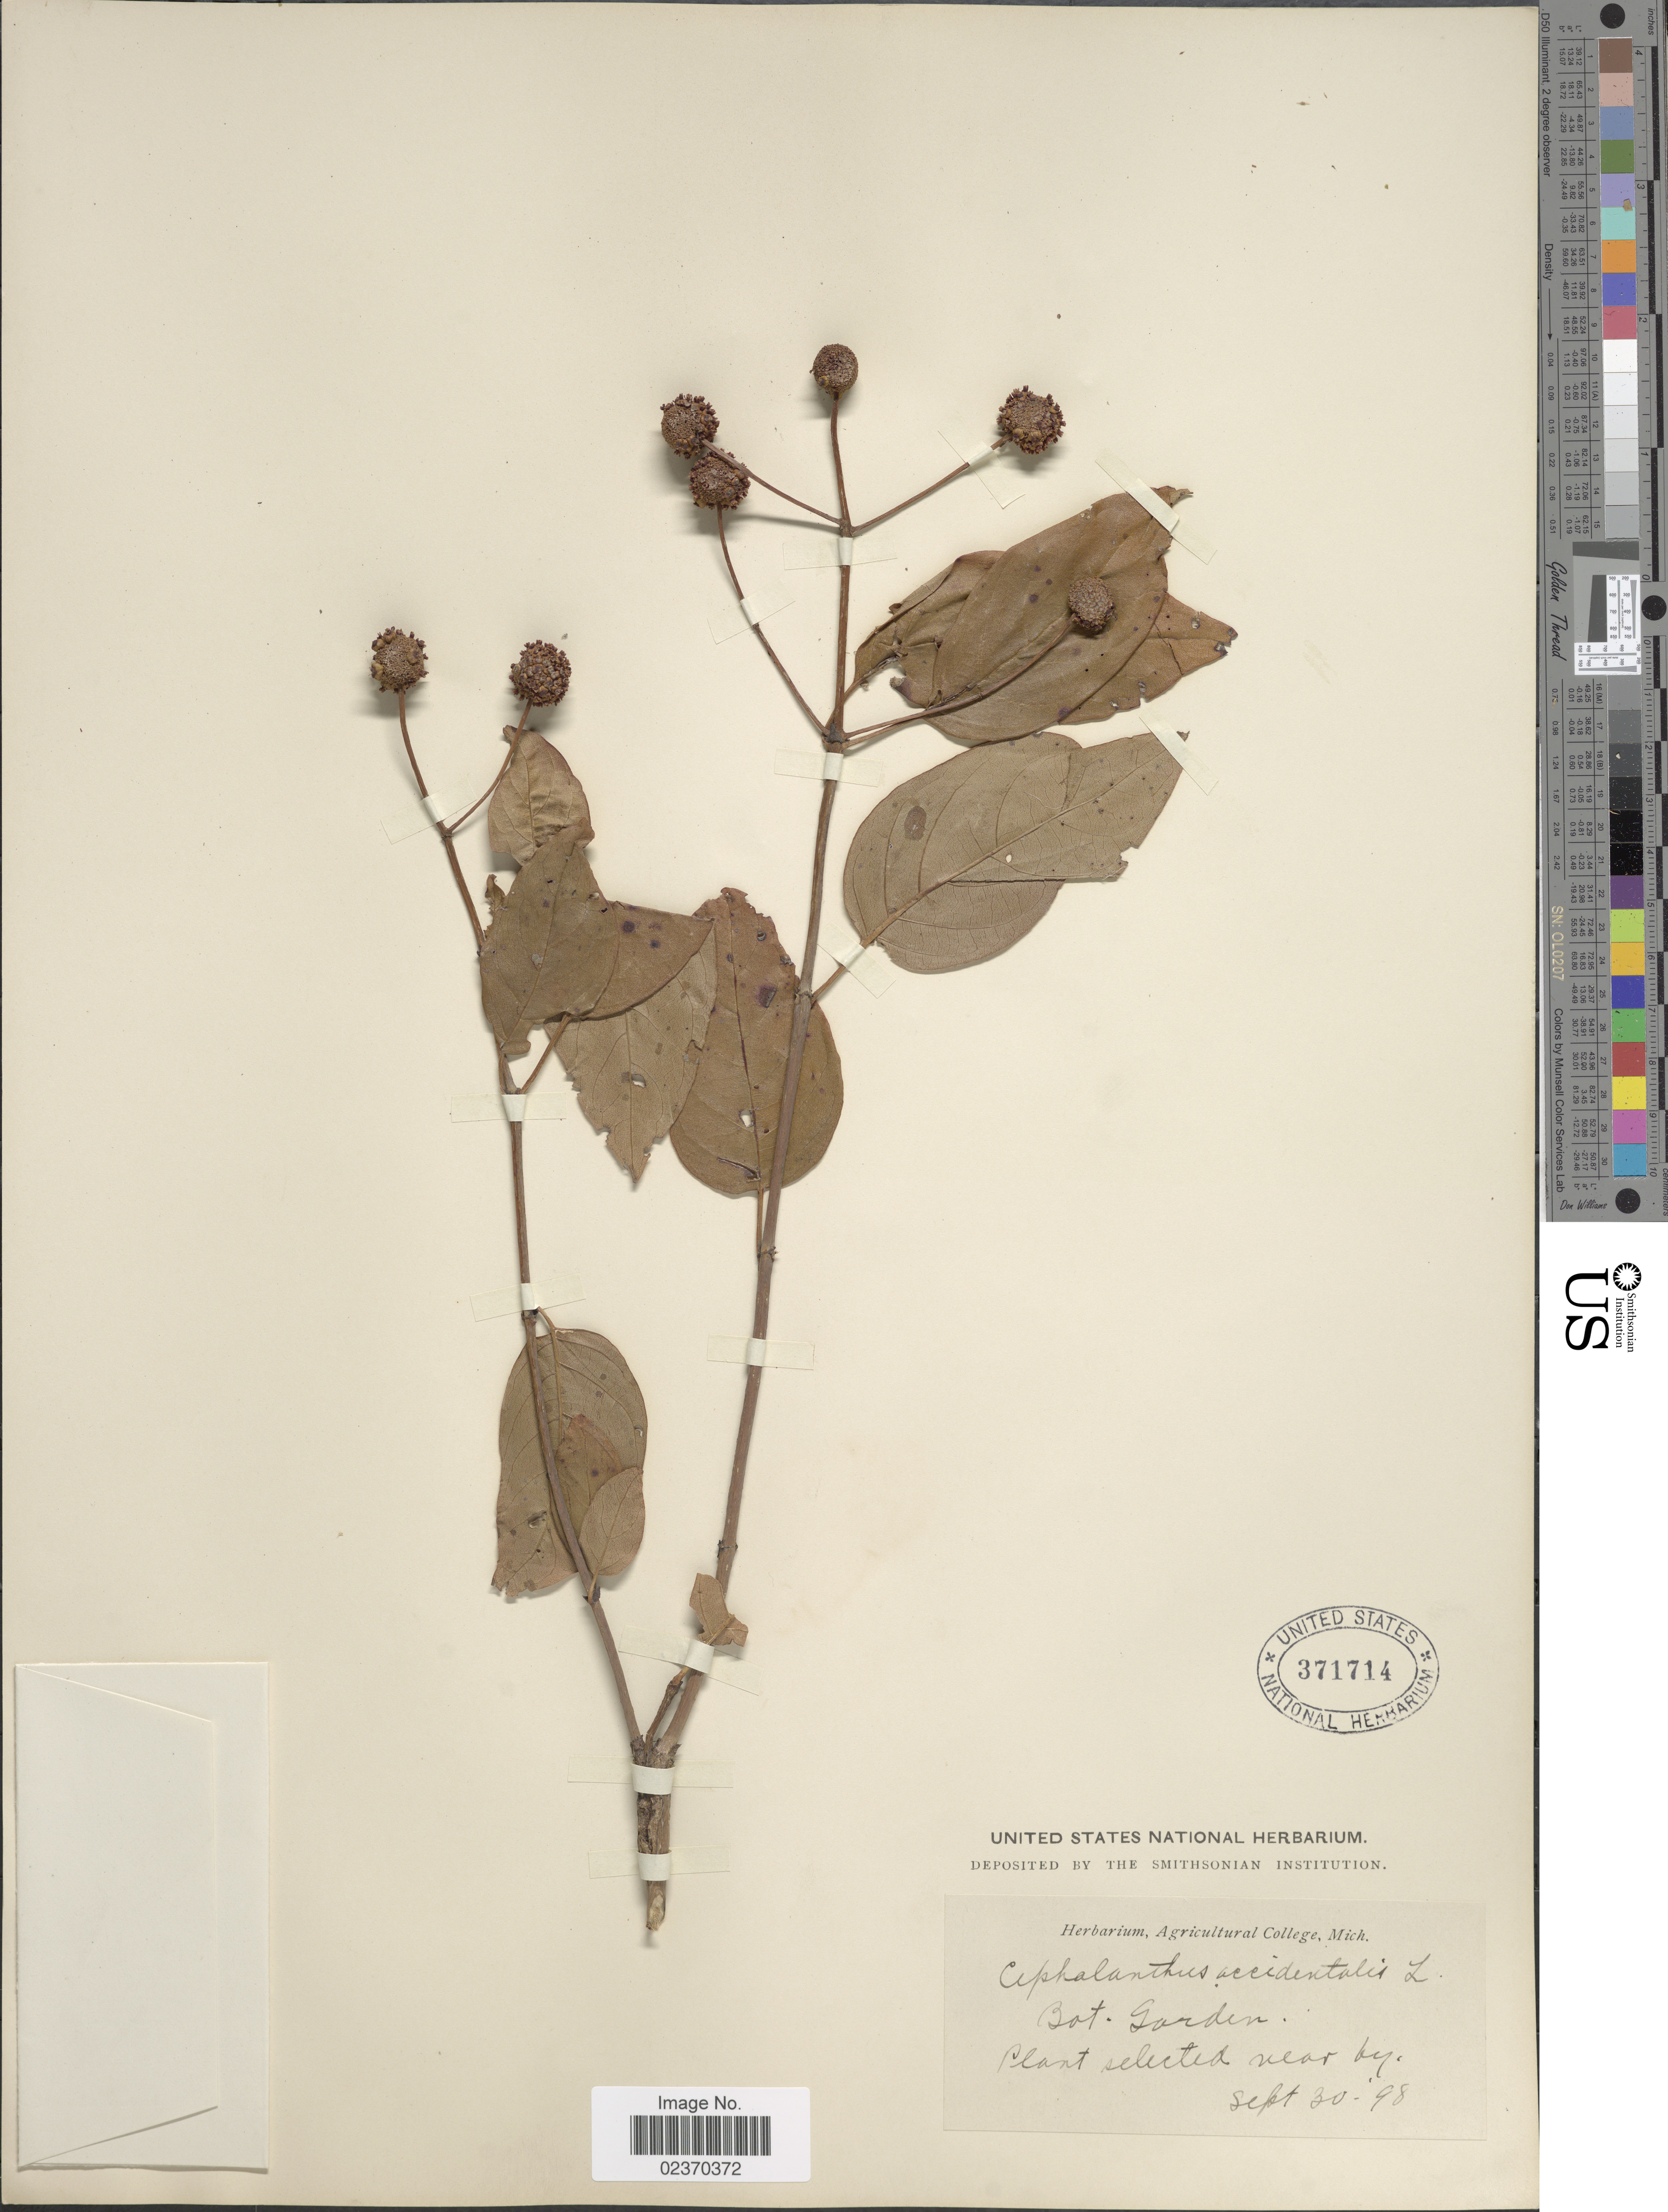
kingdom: Plantae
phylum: Tracheophyta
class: Magnoliopsida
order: Gentianales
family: Rubiaceae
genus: Cephalanthus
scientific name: Cephalanthus occidentalis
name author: L.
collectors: Ex herb. Agricultural College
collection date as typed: Transcribed d/m/y: 30/9/98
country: United States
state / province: Michigan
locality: Bot. Garden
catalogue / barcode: US 371714